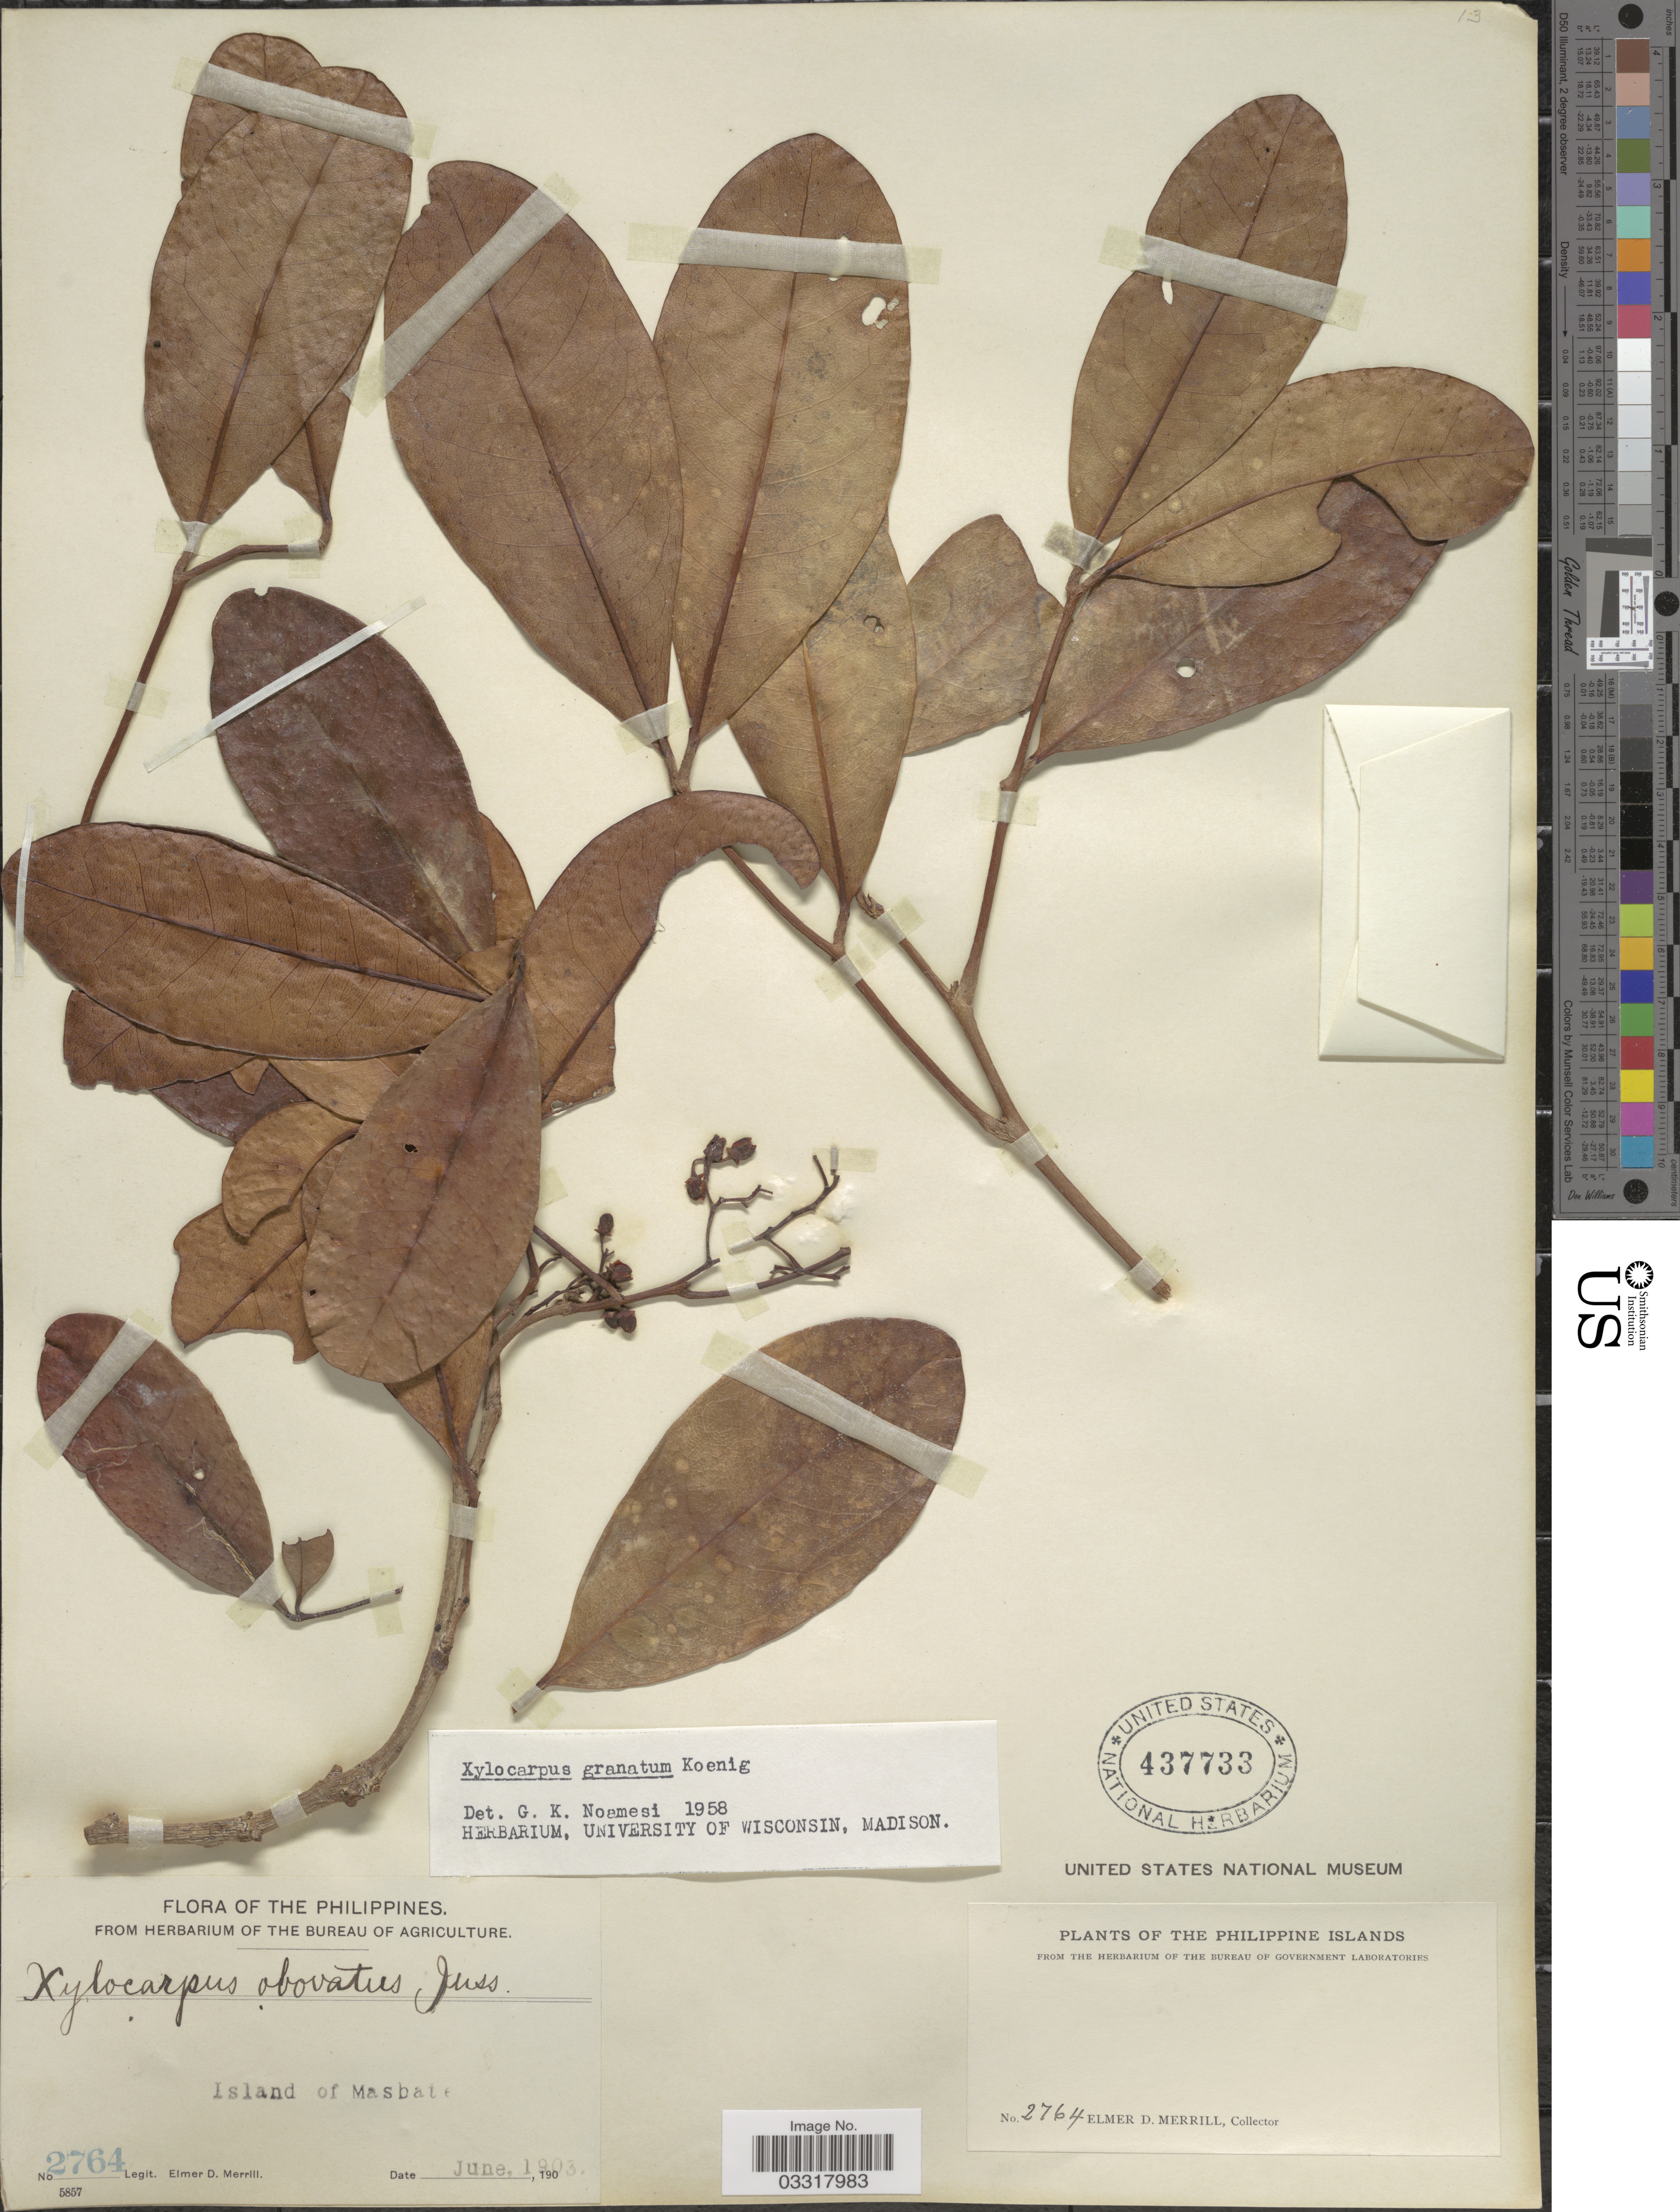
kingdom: Plantae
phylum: Tracheophyta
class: Magnoliopsida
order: Sapindales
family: Meliaceae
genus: Xylocarpus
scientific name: Xylocarpus granatum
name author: J. Koenig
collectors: E. D. Merrill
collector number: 3764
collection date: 1903-06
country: Philippines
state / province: Bicol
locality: The Philippine Islands. Island of Masbate.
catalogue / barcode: US 437733